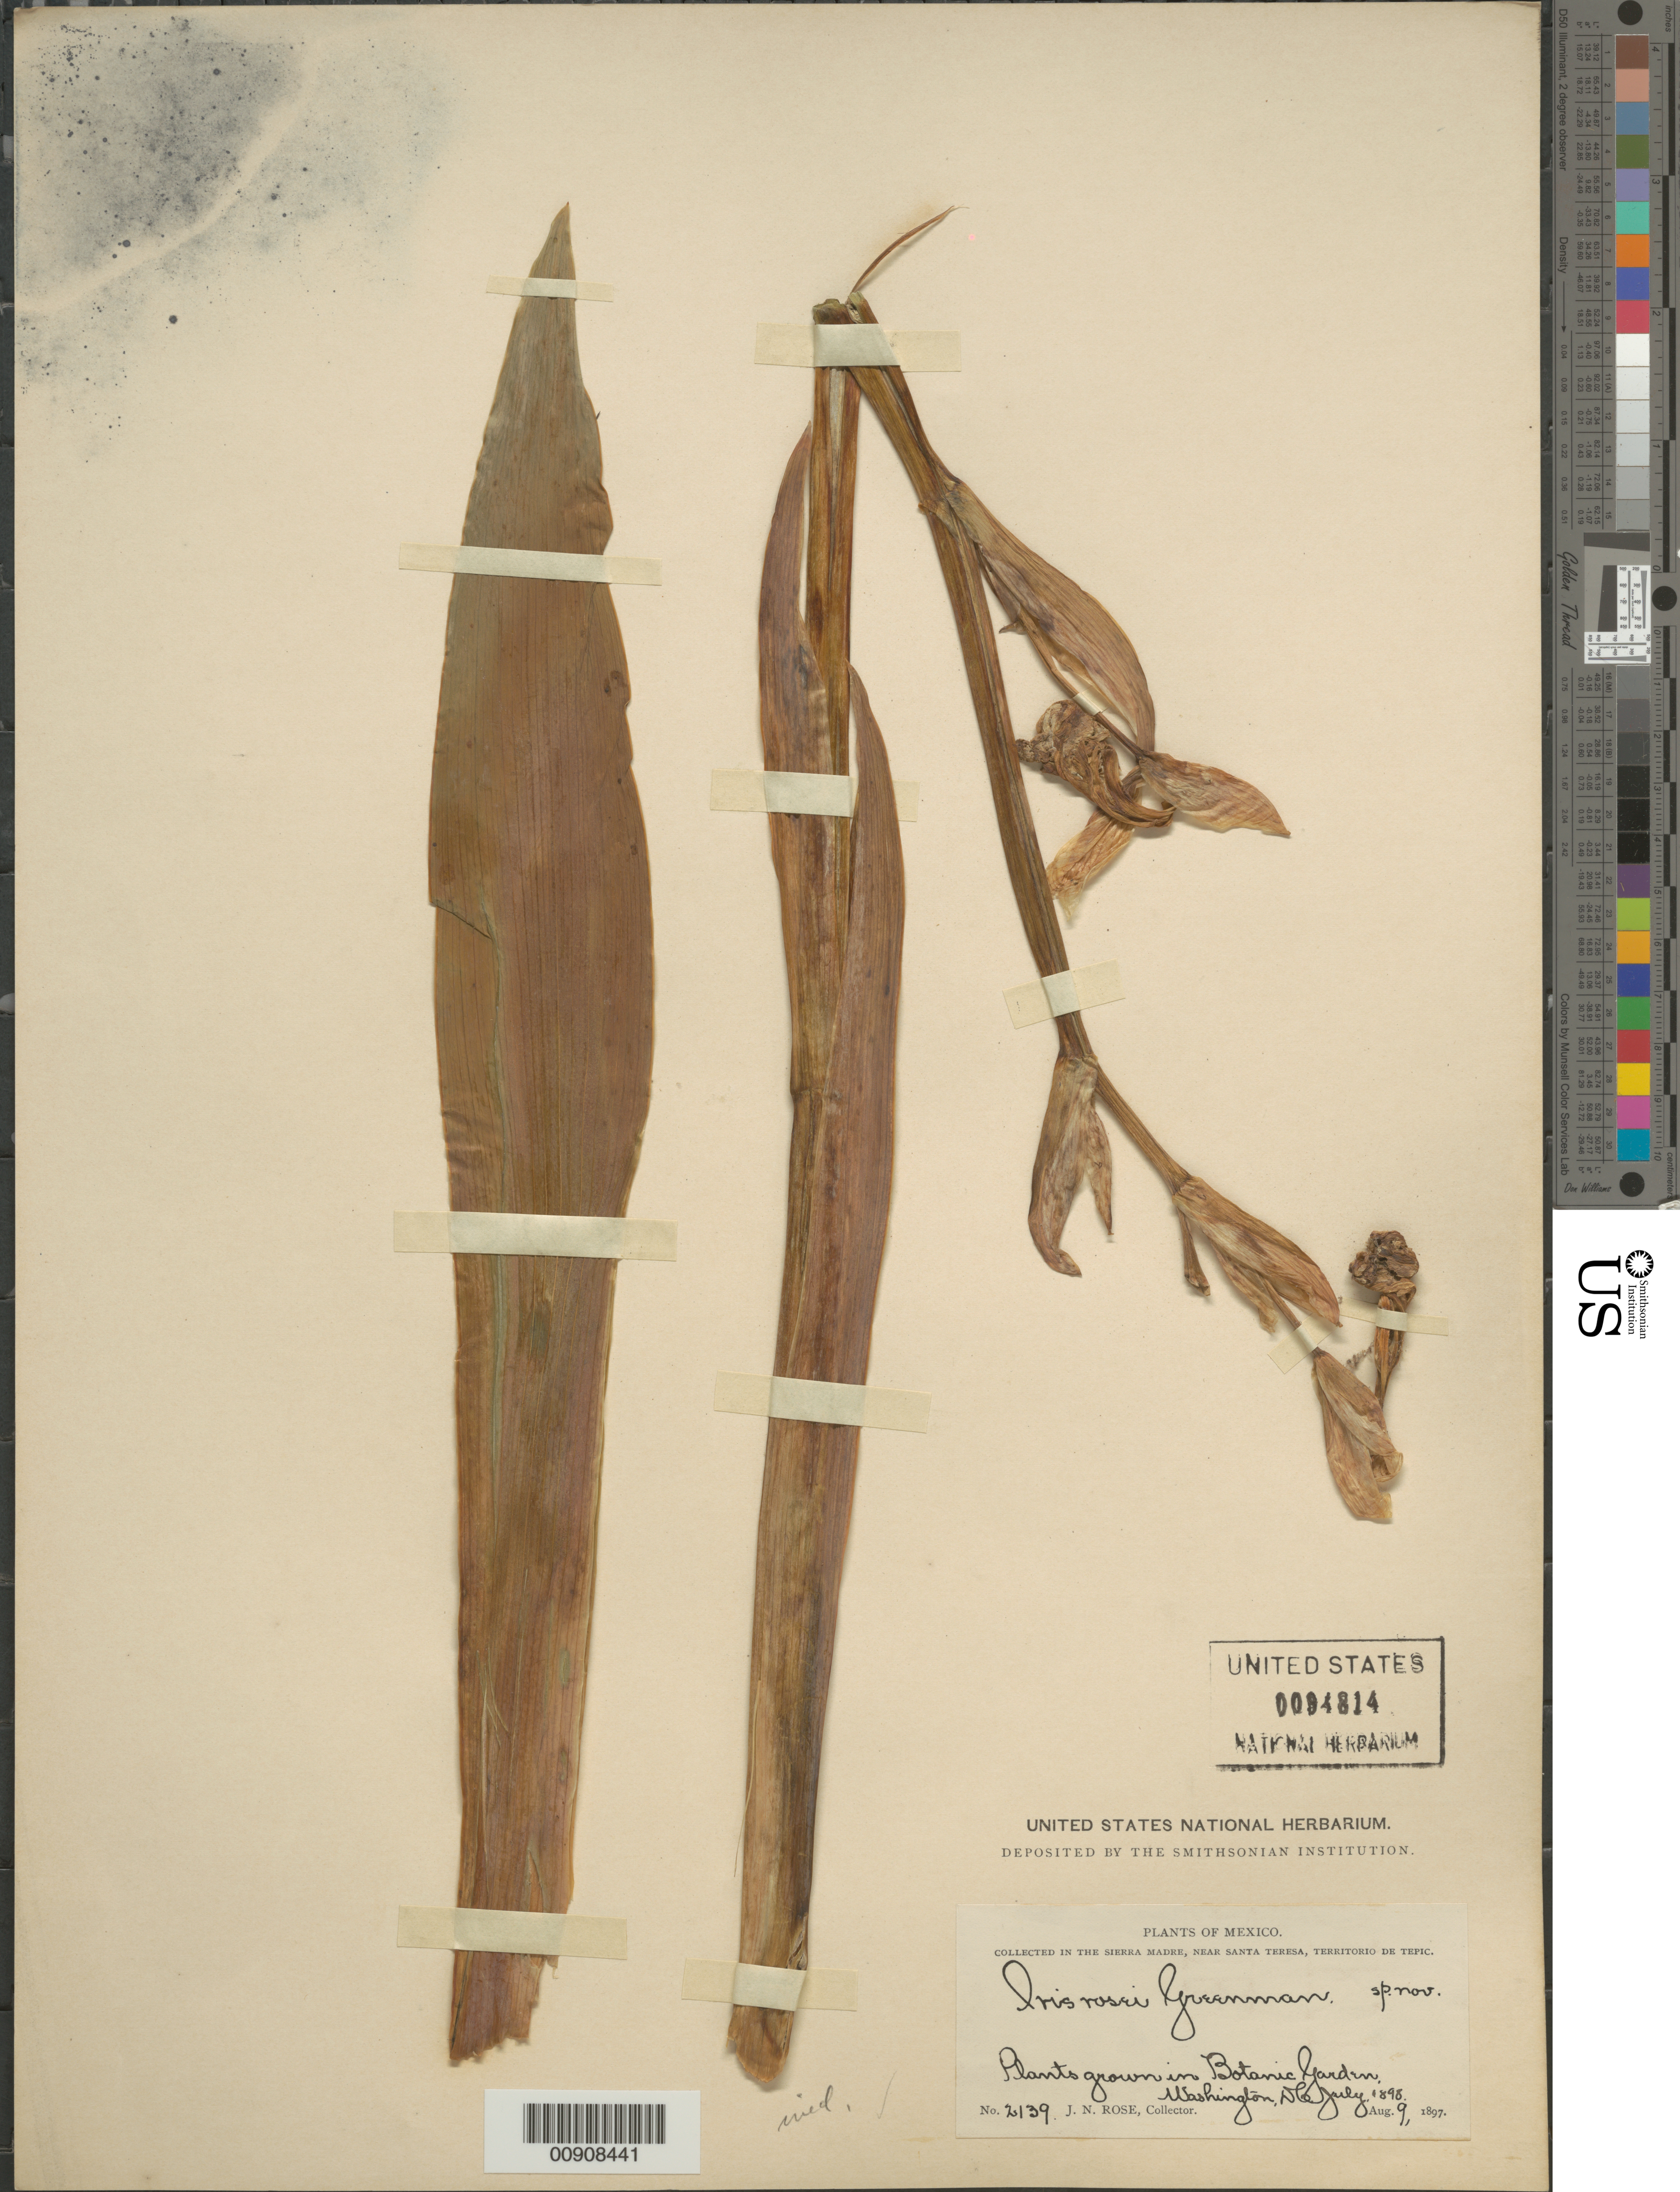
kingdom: Plantae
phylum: Tracheophyta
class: Liliopsida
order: Asparagales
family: Iridaceae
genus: Iris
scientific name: Iris sp.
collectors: J. N. Rose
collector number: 2139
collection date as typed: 09 Aug 1897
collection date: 1897-08-09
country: Mexico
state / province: Nayarit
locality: In the Sierra Madre, near Santa Teresa, Territorio de Tepic.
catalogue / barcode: US 94814